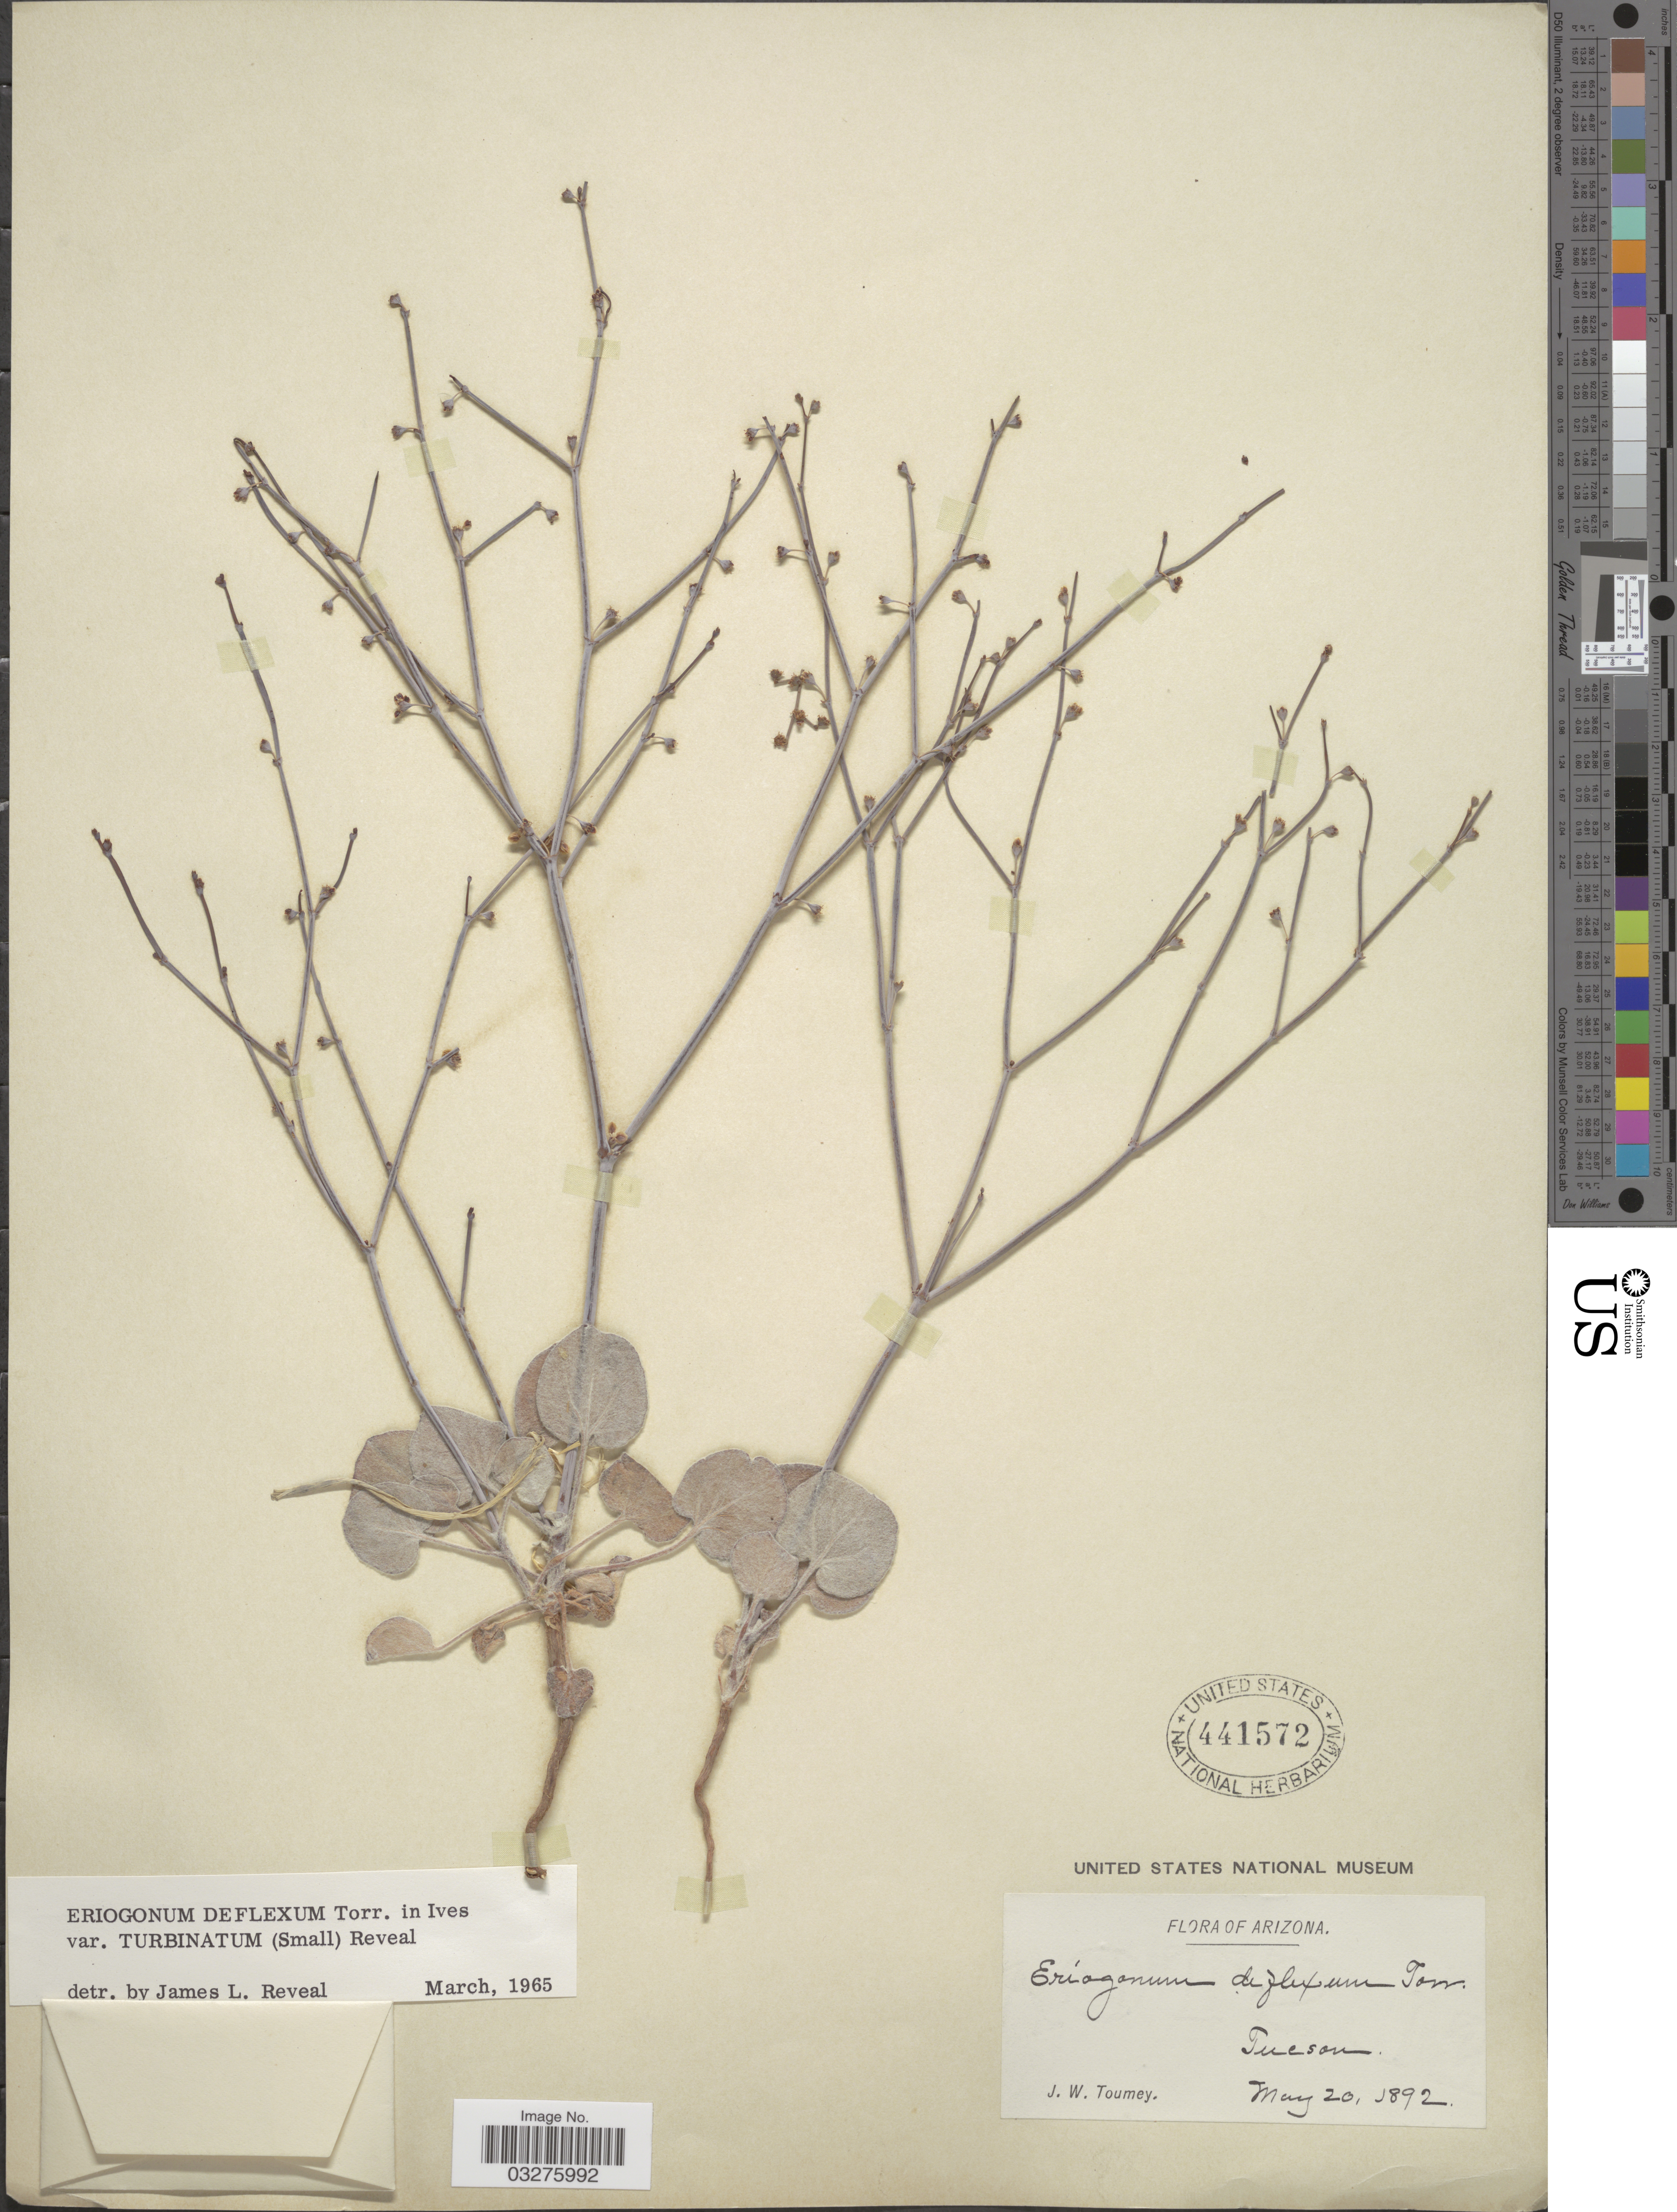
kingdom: Plantae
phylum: Tracheophyta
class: Magnoliopsida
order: Caryophyllales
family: Polygonaceae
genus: Eriogonum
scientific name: Eriogonum deflexum var. turbinatum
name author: (Small) Reveal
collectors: J. W. Toumey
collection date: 1894-05-20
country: United States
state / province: Arizona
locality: Tucson.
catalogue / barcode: US 441572